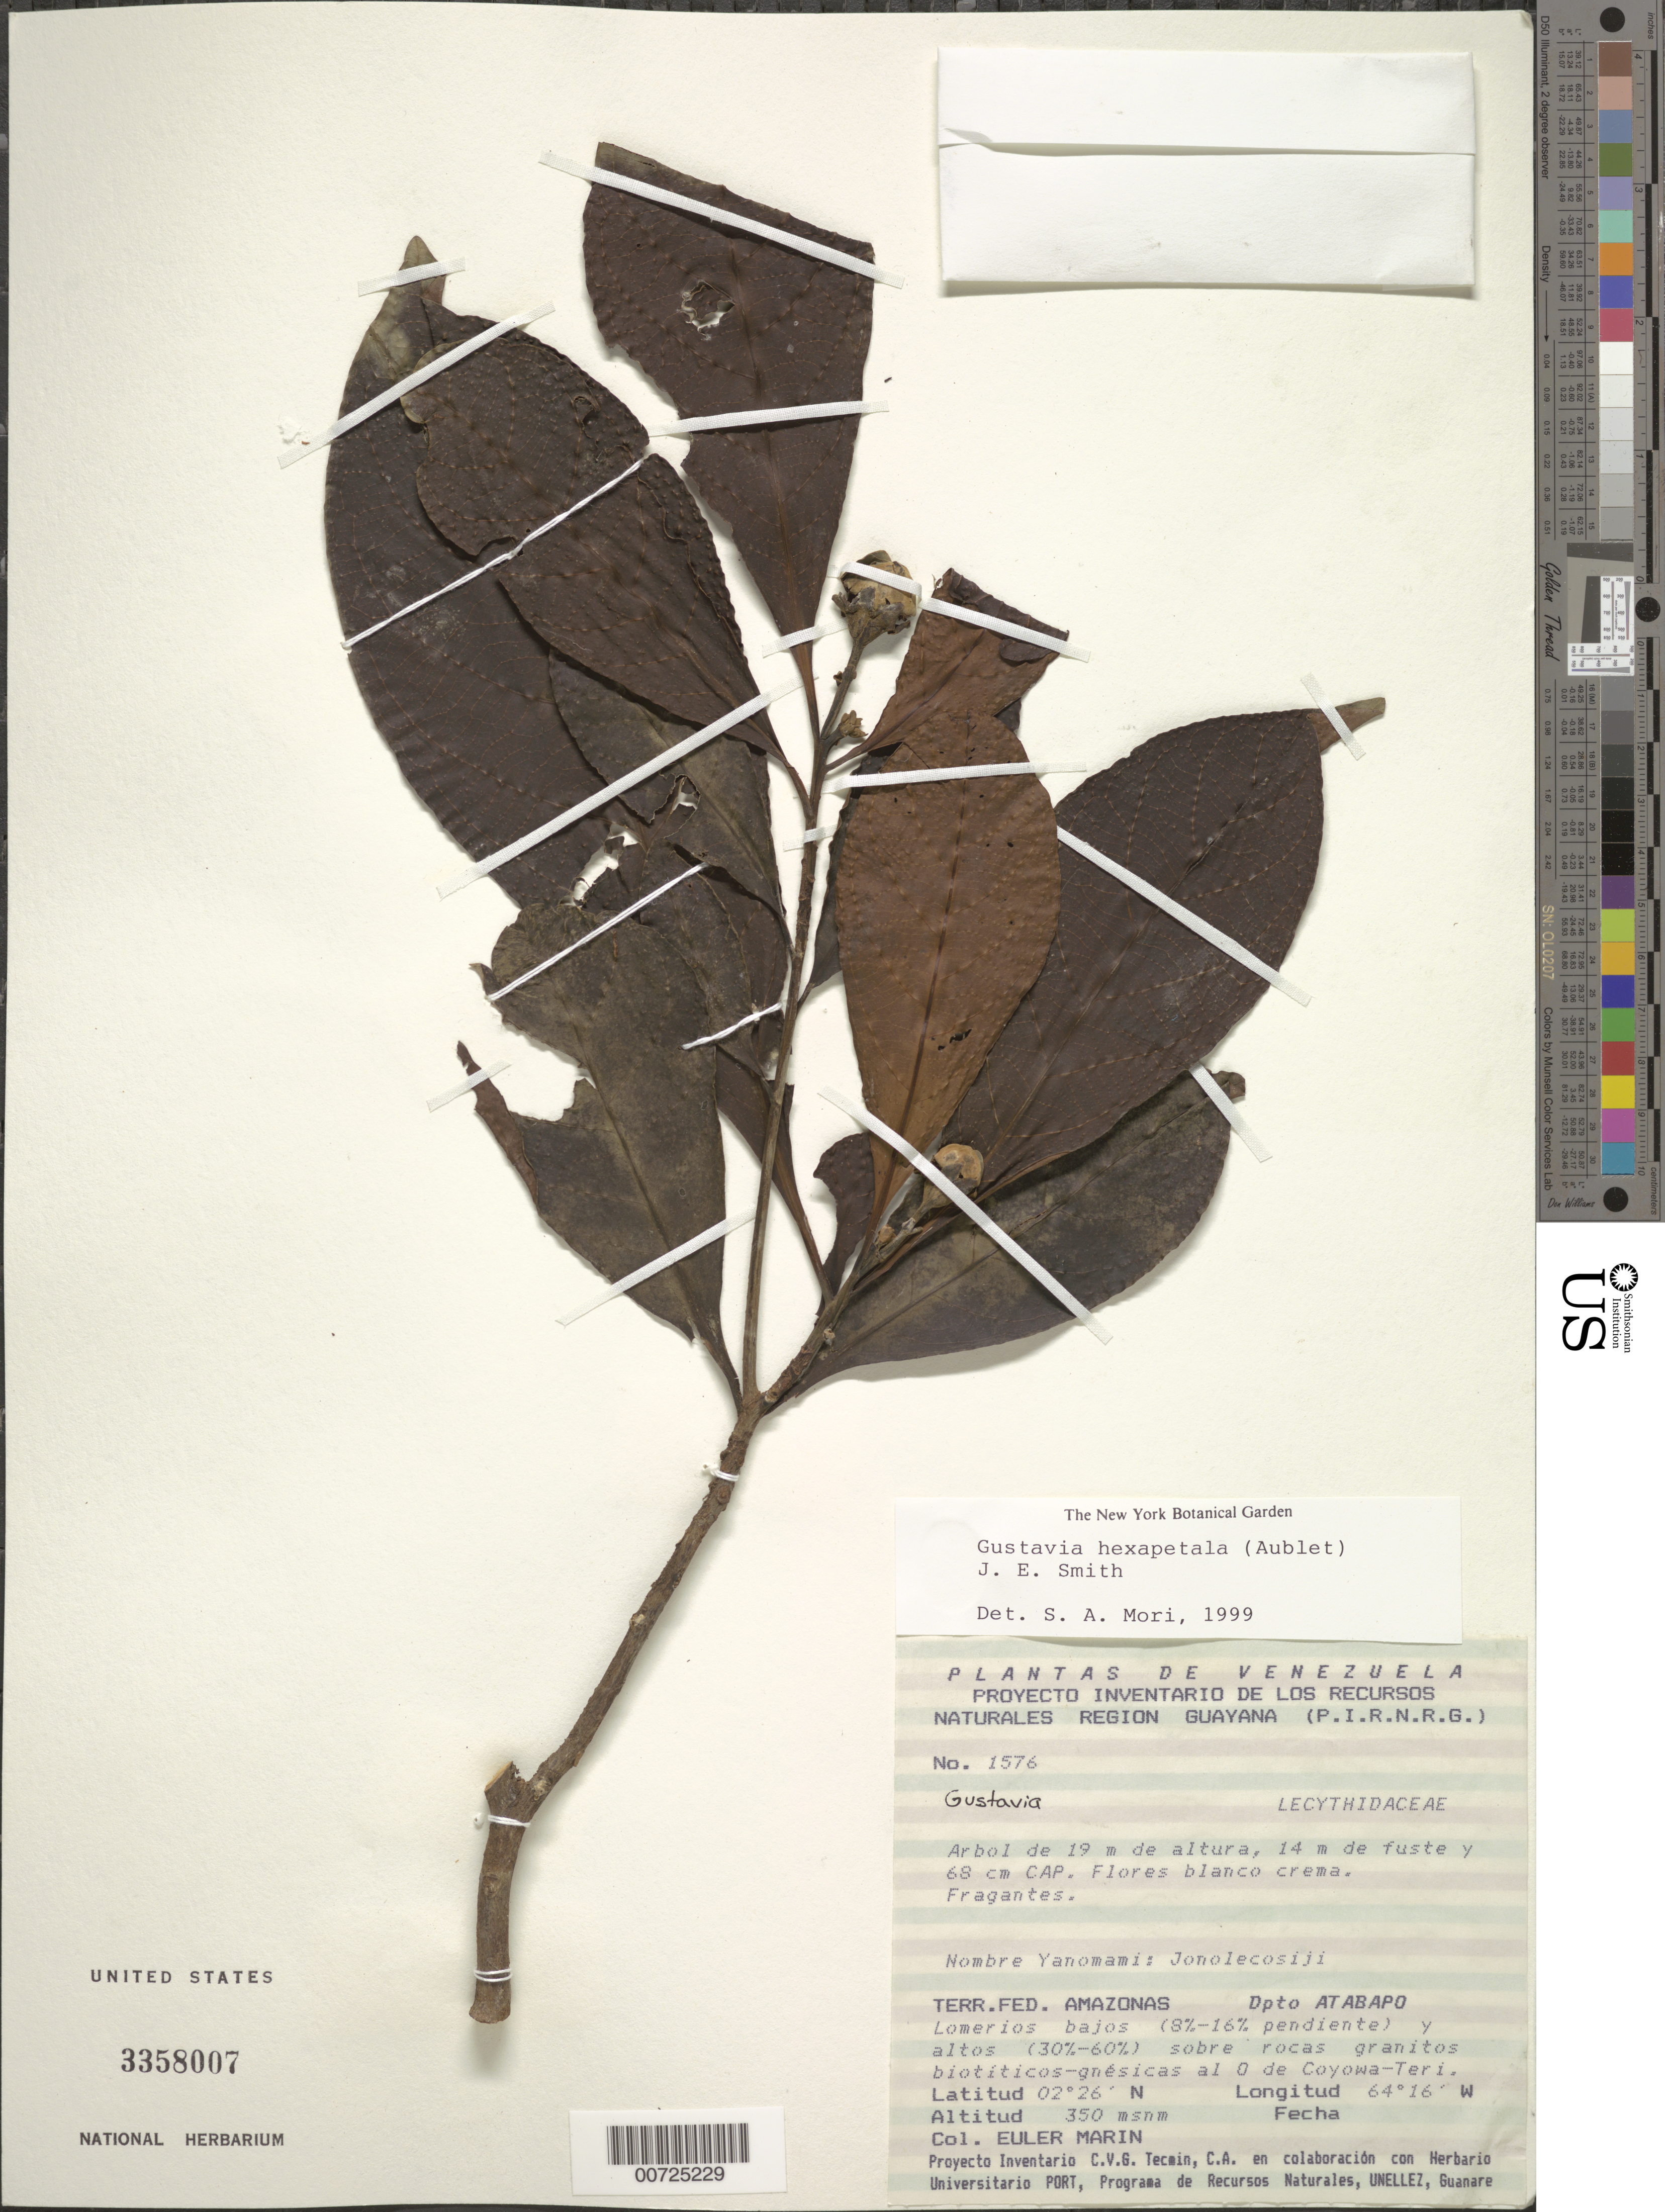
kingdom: Plantae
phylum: Tracheophyta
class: Magnoliopsida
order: Ericales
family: Lecythidaceae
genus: Gustavia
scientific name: Gustavia hexapetala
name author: (Aubl.) Sm.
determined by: Mori, Scott A.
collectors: E. Marin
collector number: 1576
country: Venezuela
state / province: Amazonas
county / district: Atabapo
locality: Coyowa-Teri, W of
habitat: On granite rocks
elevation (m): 350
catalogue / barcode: US 3358007